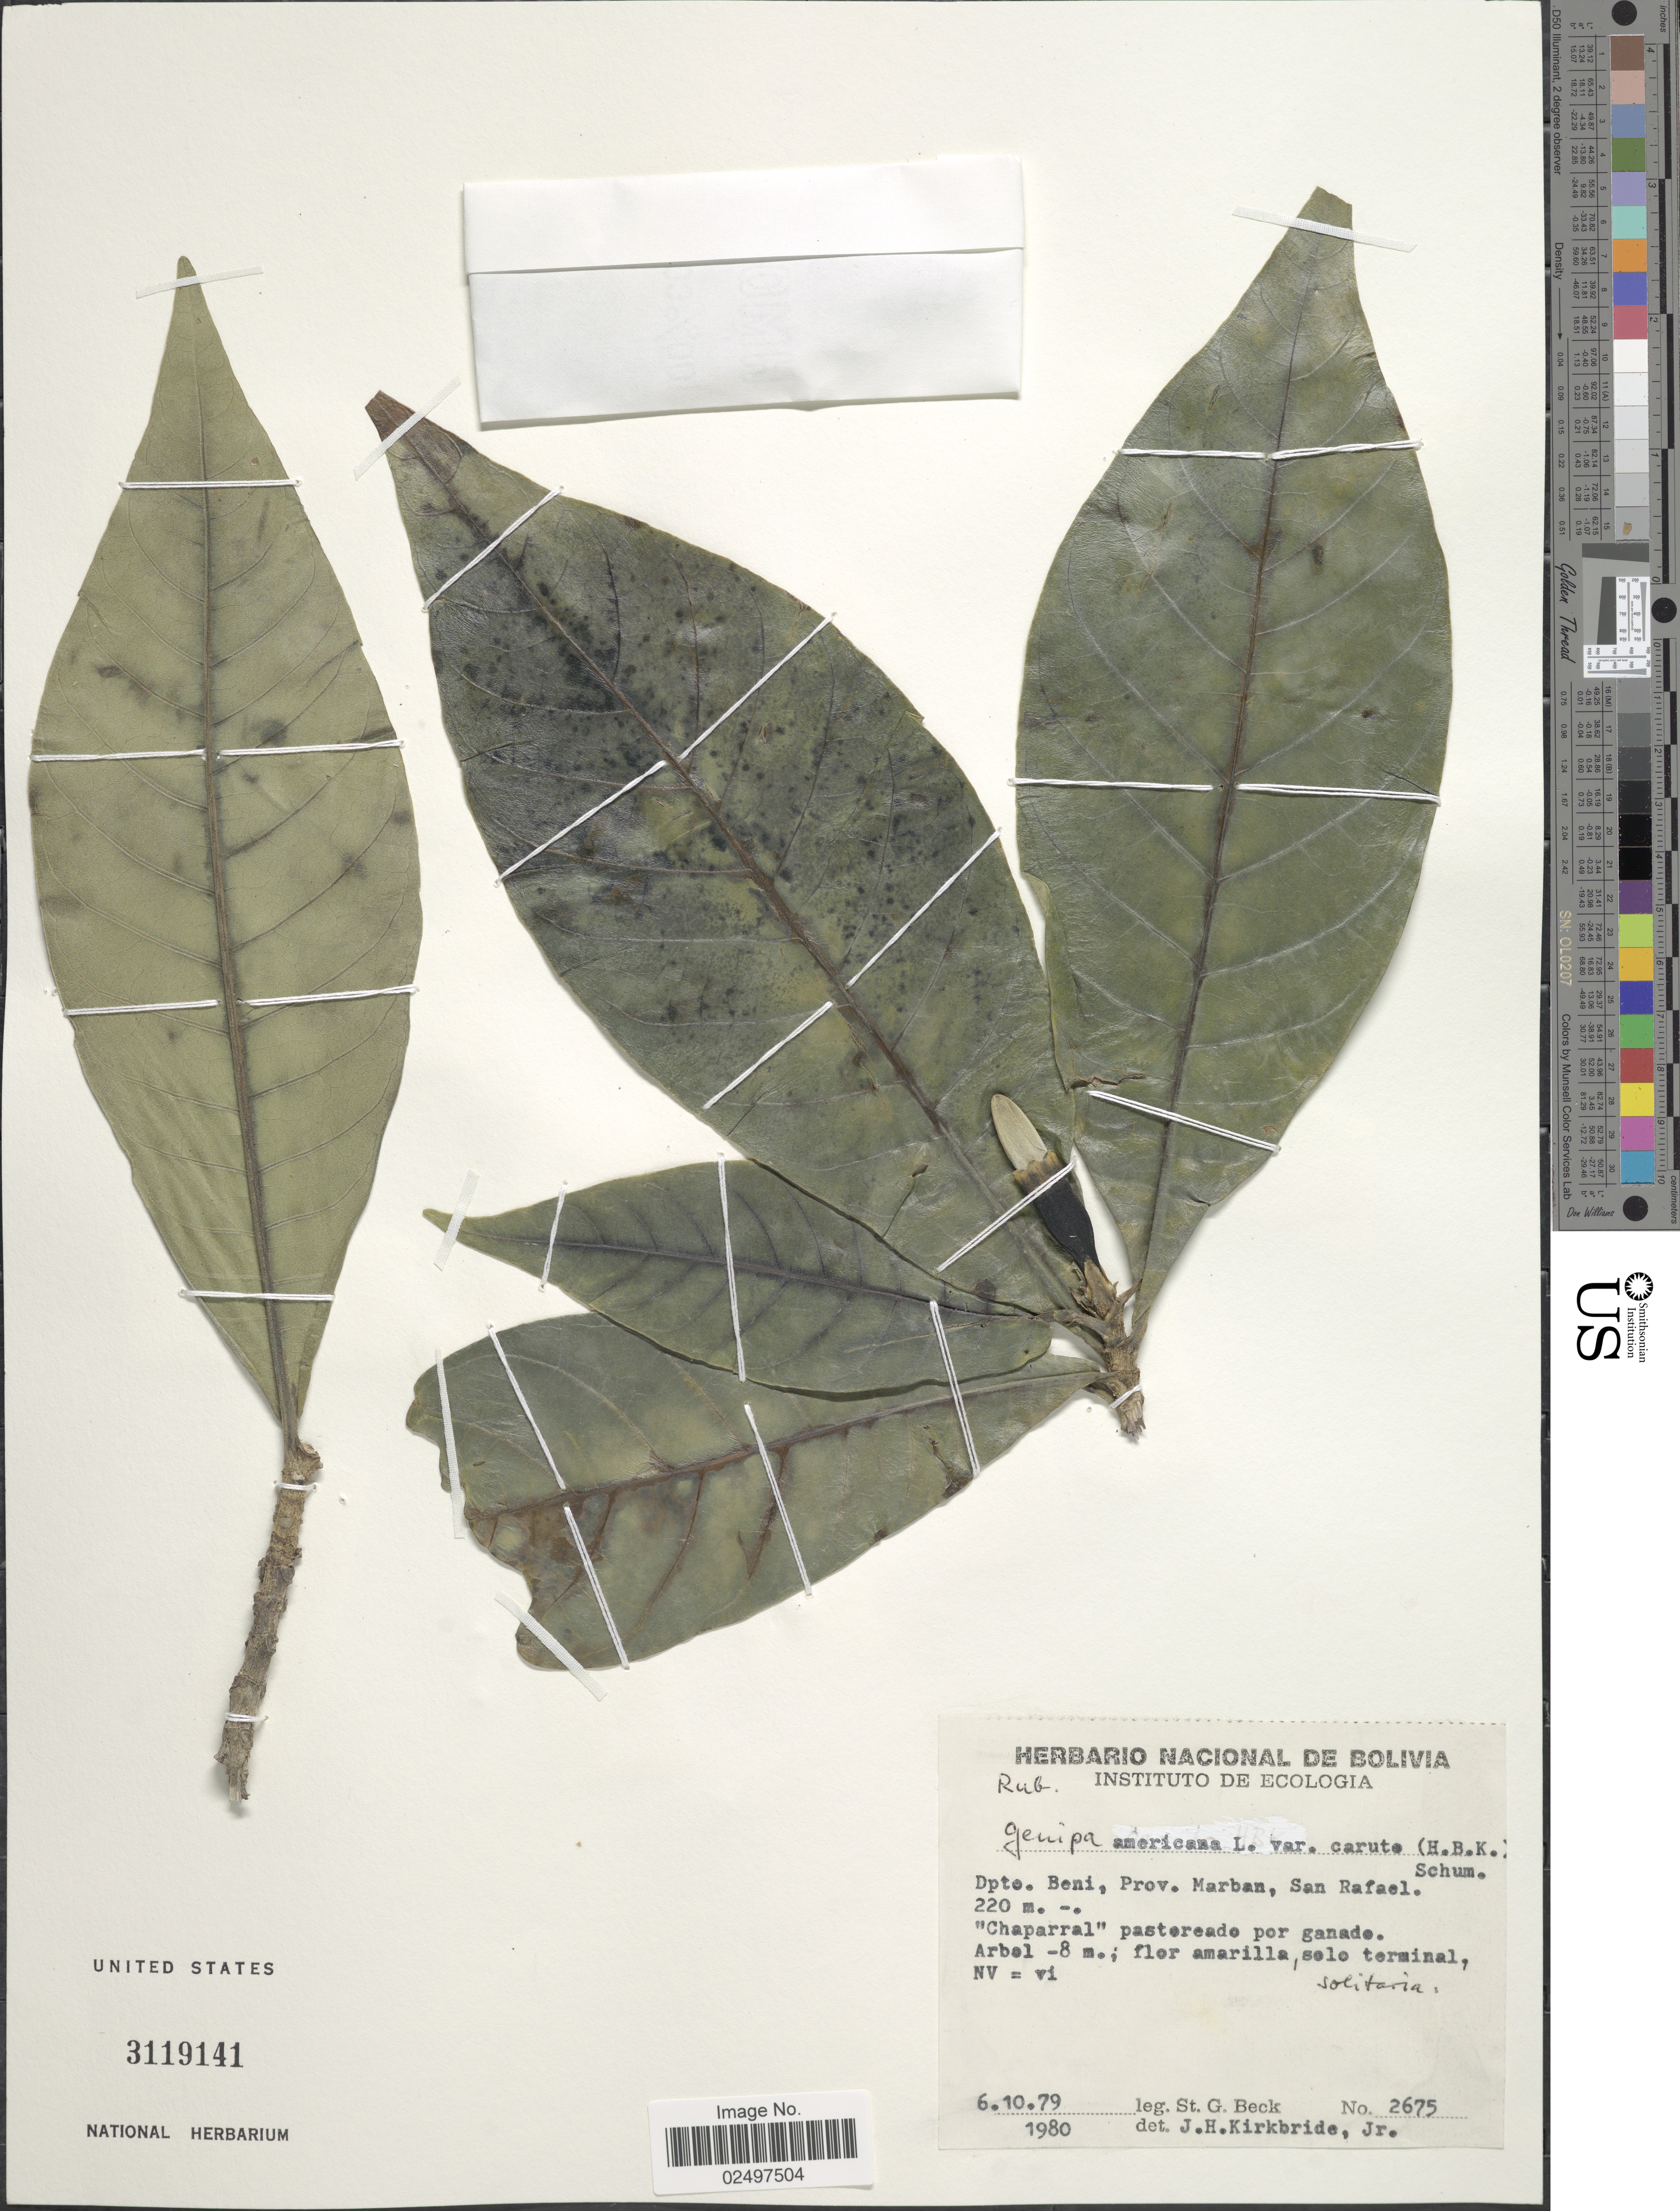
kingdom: Plantae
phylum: Tracheophyta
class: Magnoliopsida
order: Gentianales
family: Rubiaceae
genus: Genipa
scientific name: Genipa americana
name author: L.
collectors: S. G. Beck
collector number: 2675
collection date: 1979-10-06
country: Bolivia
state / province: Beni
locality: Dpto. Beni, Prov. Marban, San Rafael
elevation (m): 200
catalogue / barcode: US 3119141